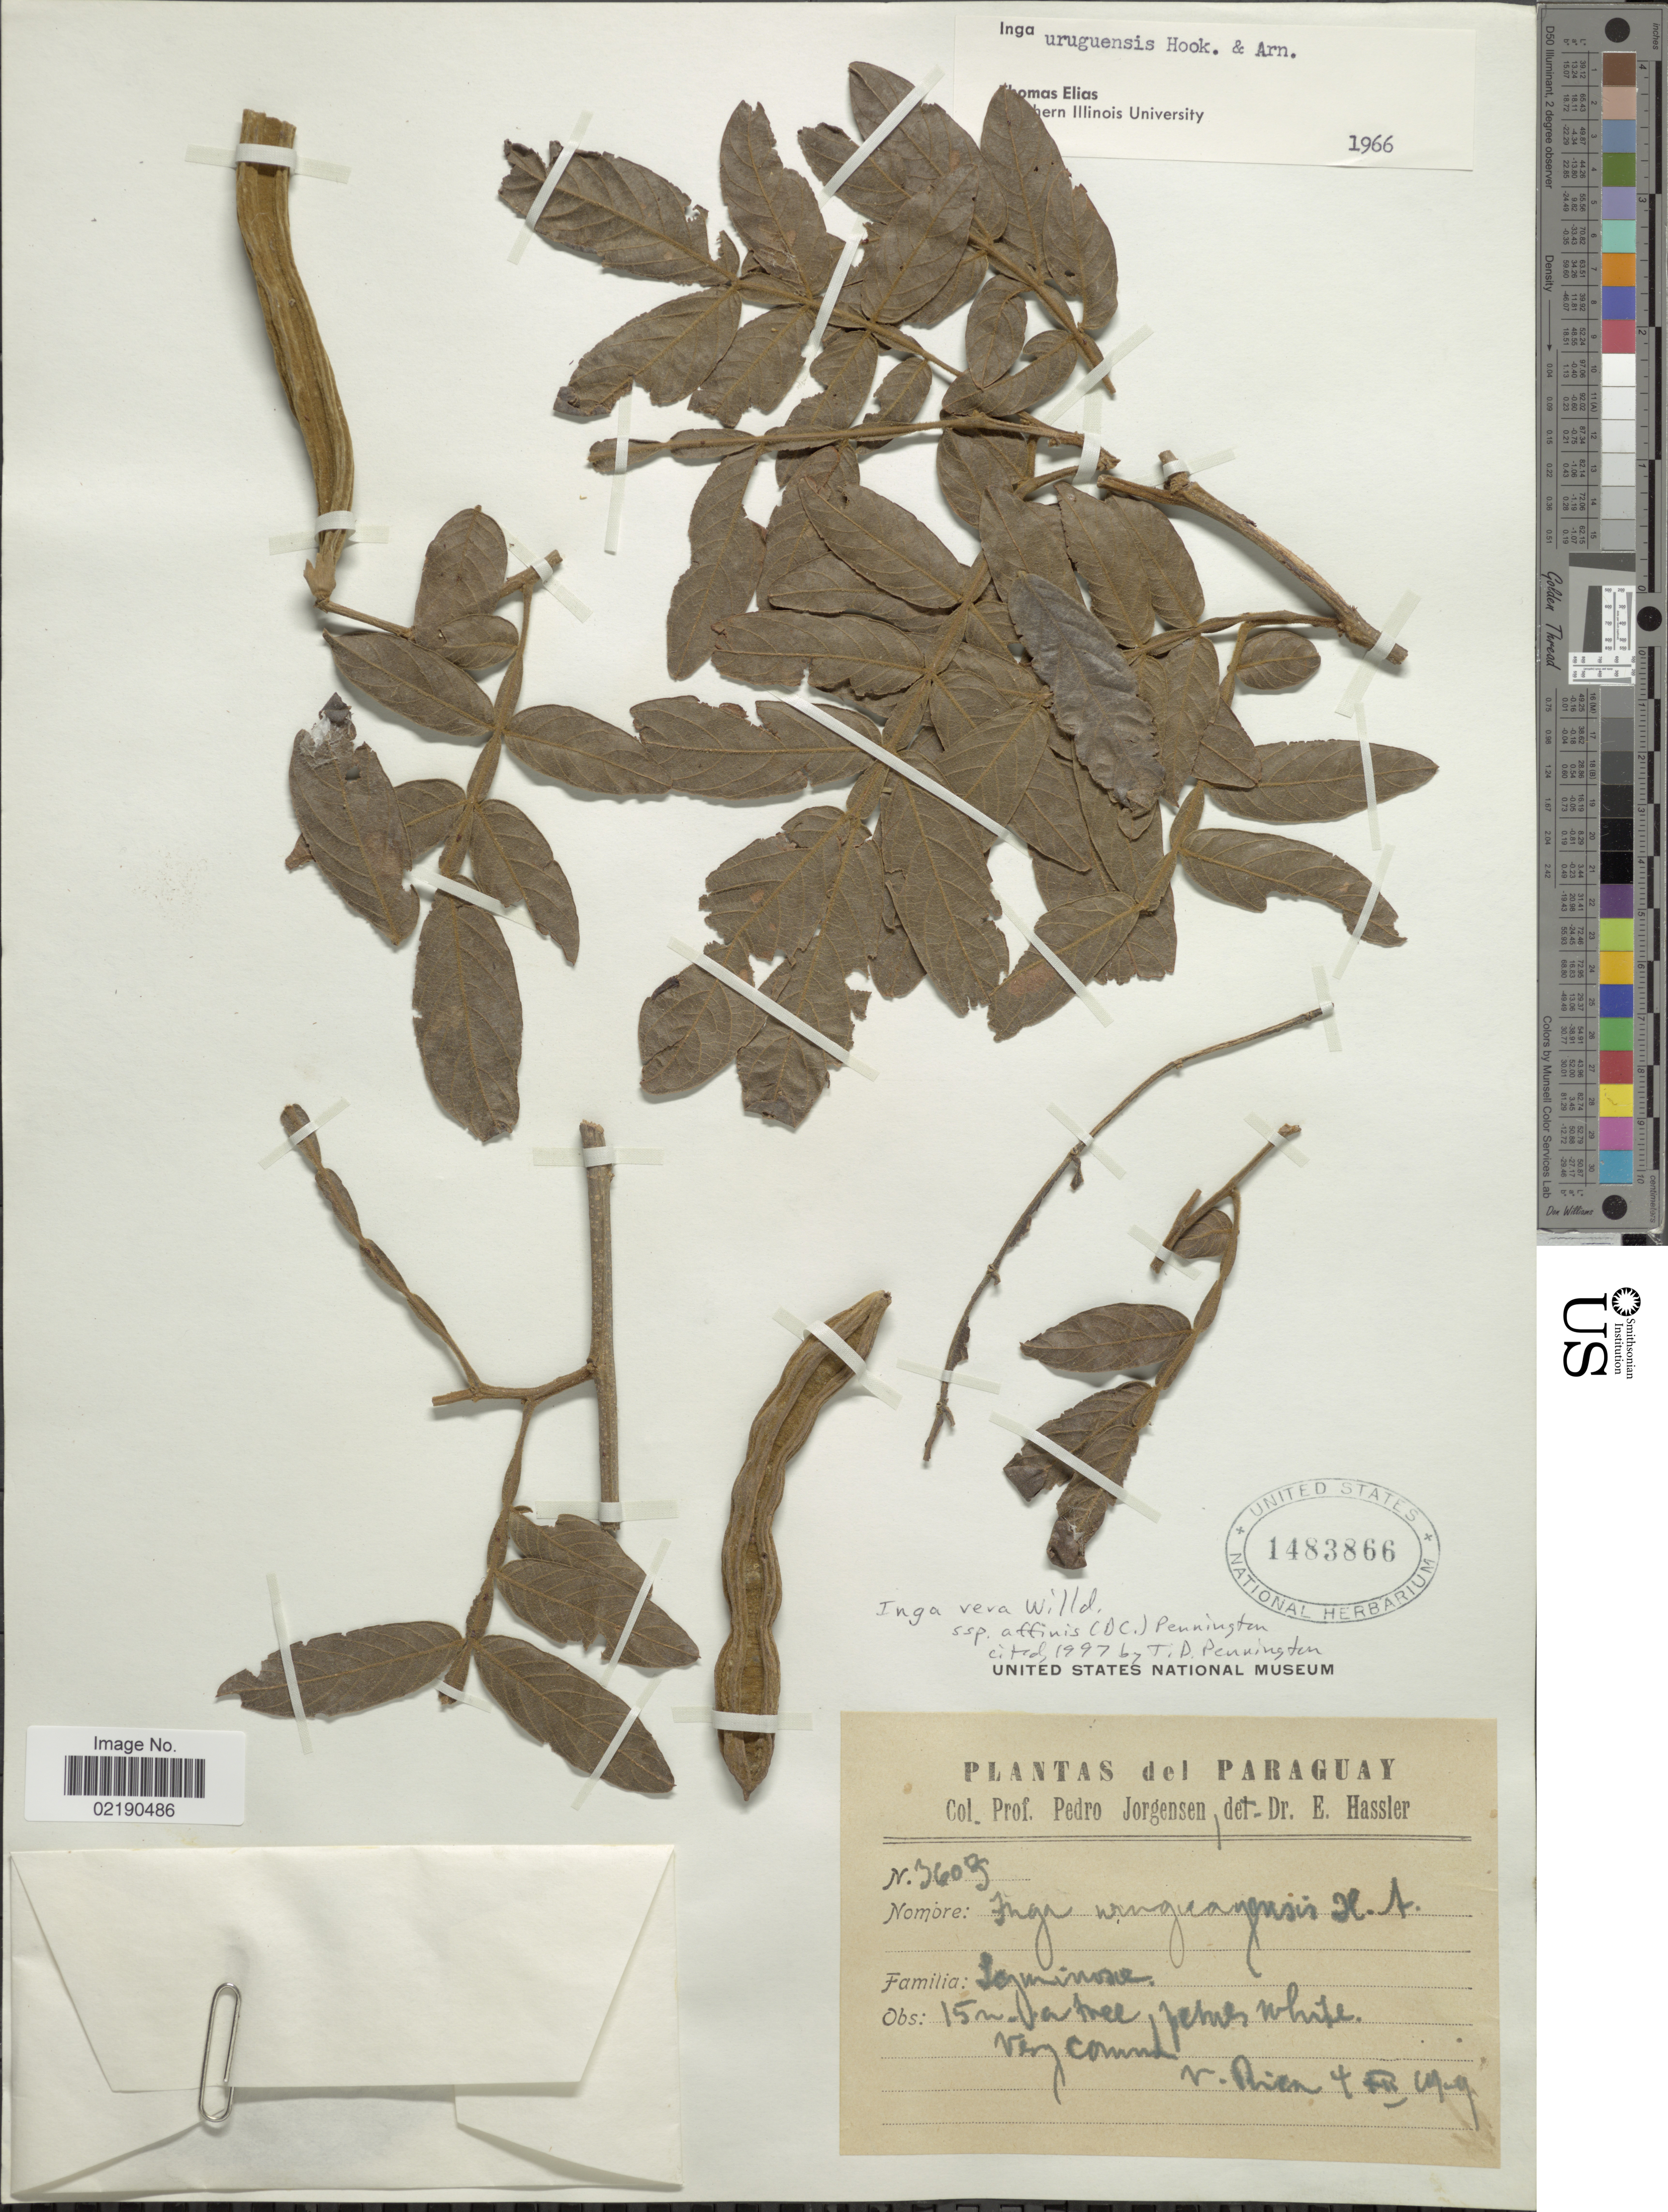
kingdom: Plantae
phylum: Tracheophyta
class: Magnoliopsida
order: Fabales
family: Fabaceae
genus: Inga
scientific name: Inga vera subsp. affinis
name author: (DC.) T.D. Penn.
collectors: P. Jörgensen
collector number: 3609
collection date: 1919-12-04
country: Paraguay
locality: V. Rica.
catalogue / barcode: US 1483866